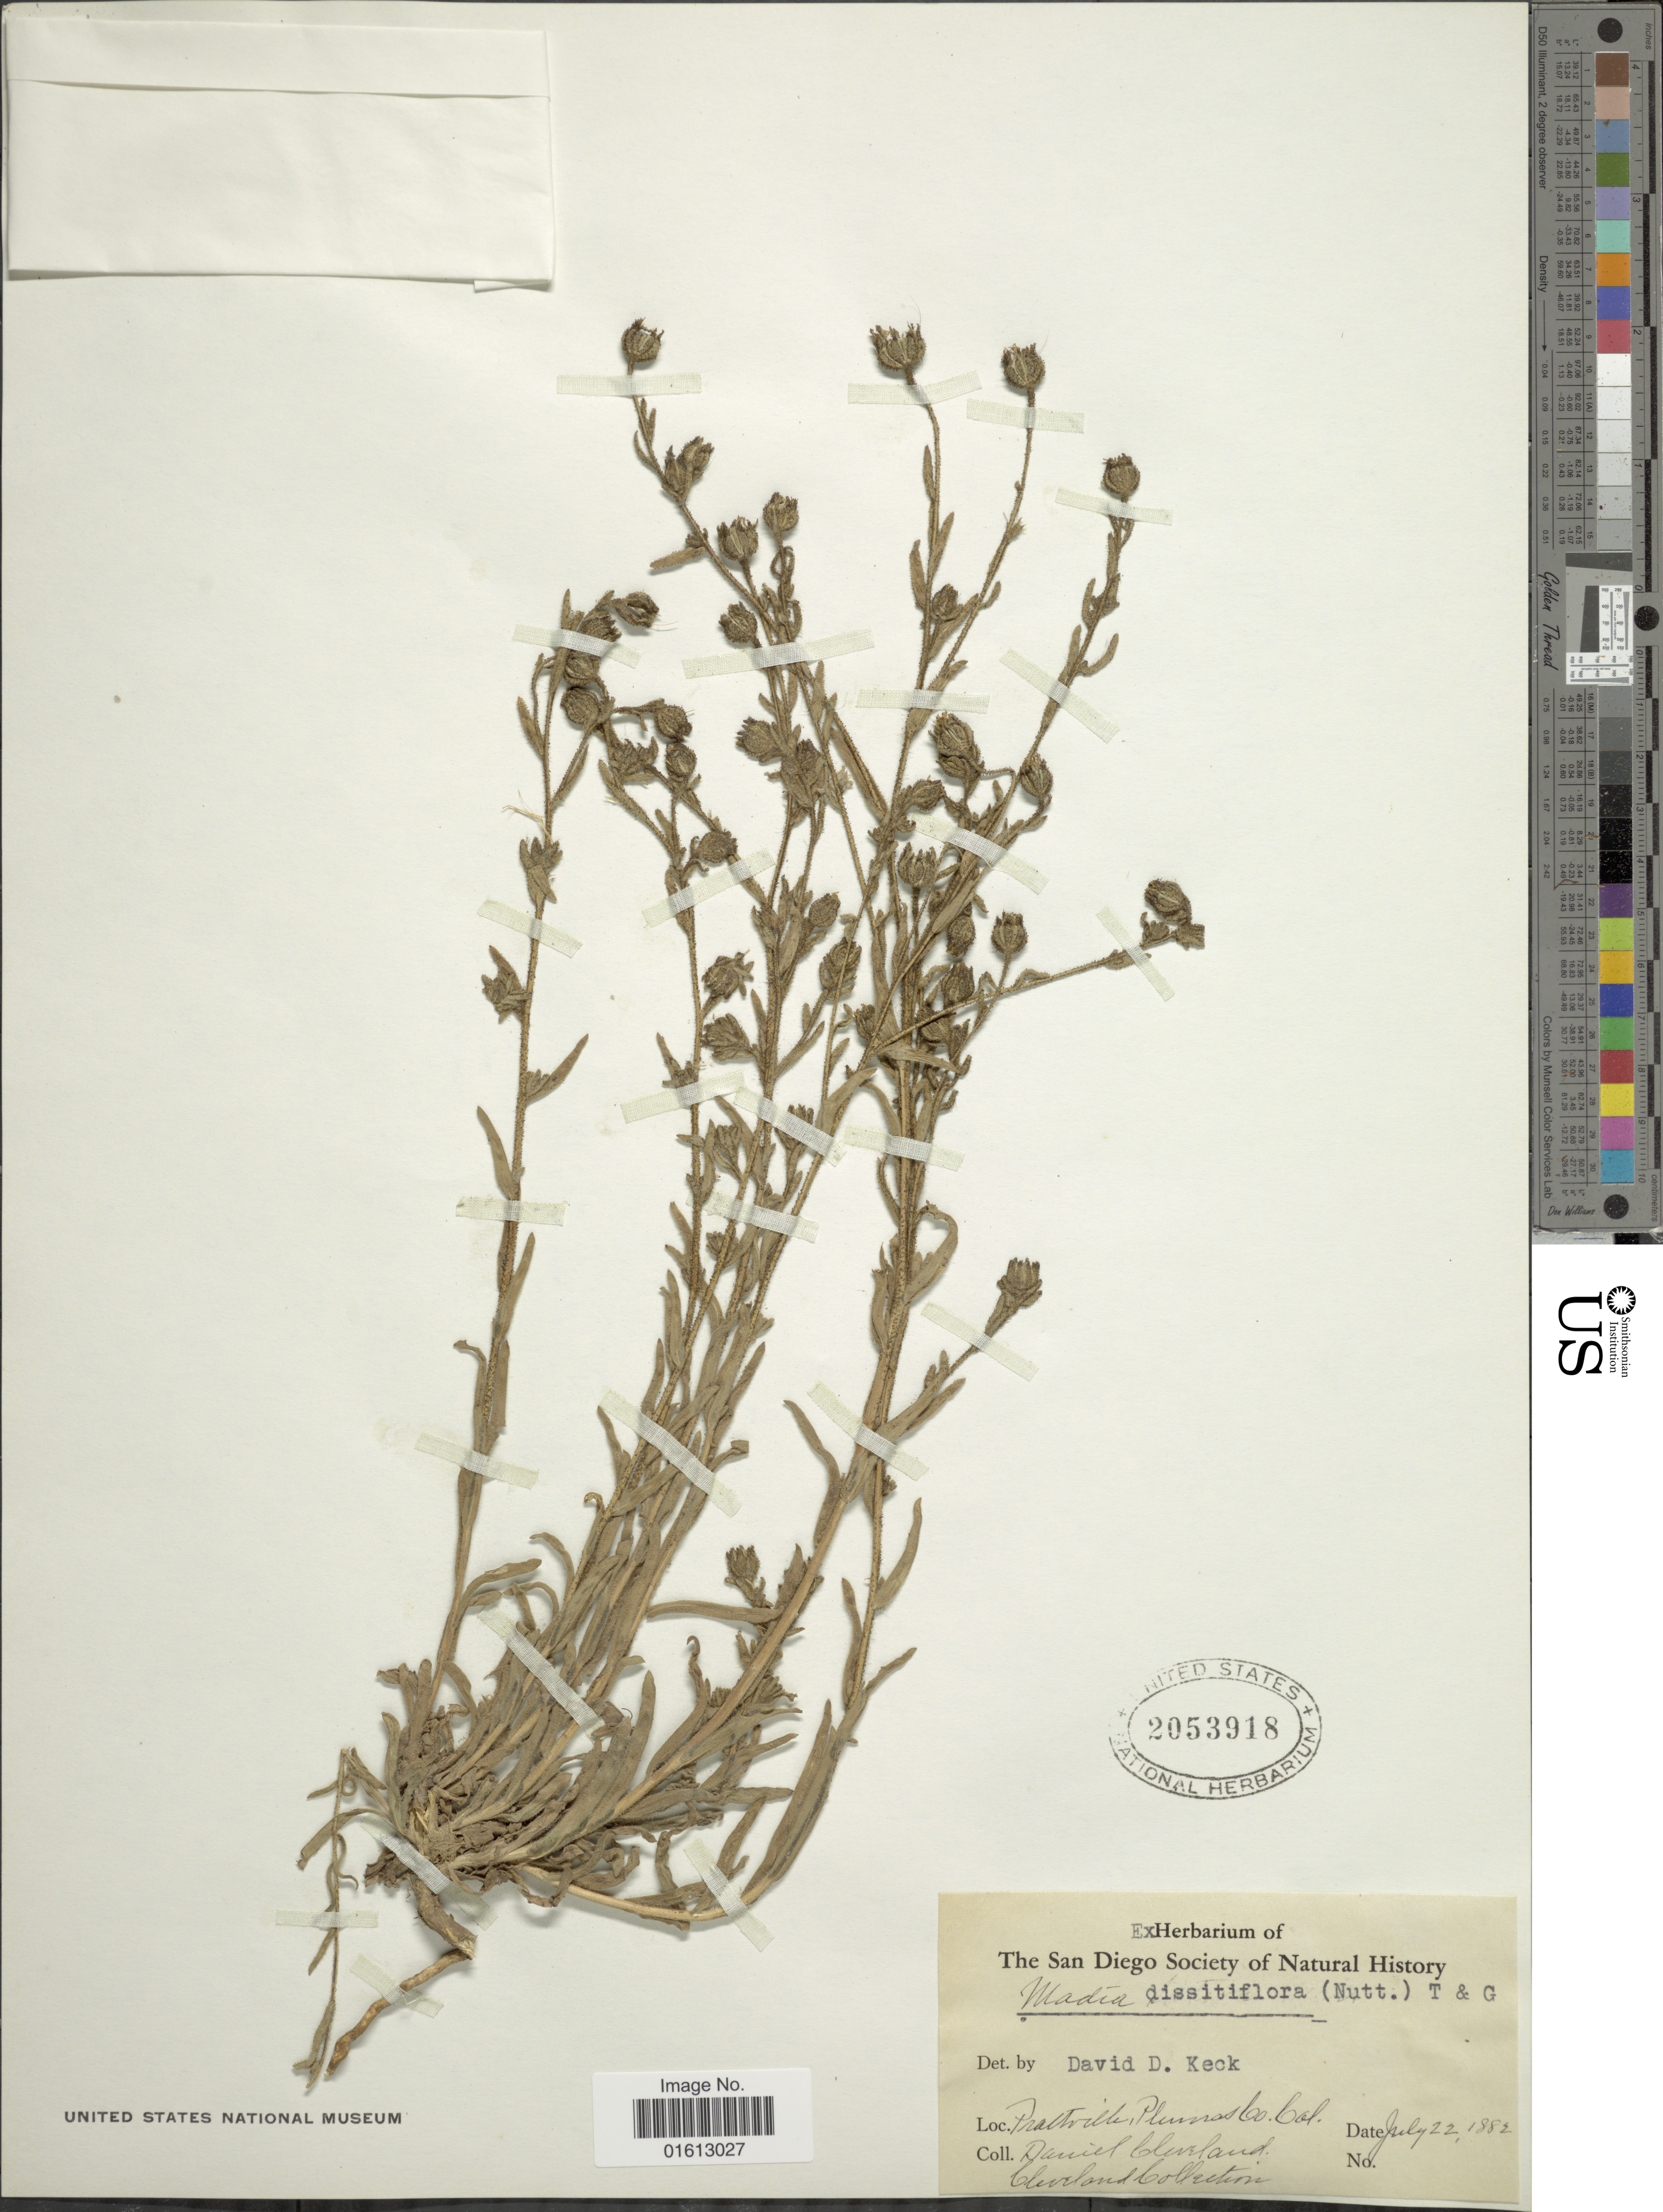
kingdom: Plantae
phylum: Tracheophyta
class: Magnoliopsida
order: Asterales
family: Asteraceae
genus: Madia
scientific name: Madia sp.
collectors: D. Cleveland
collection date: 1882-07-22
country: United States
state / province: California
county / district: Plumas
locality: Praltville, Plumas Co.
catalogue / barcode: US 2053918